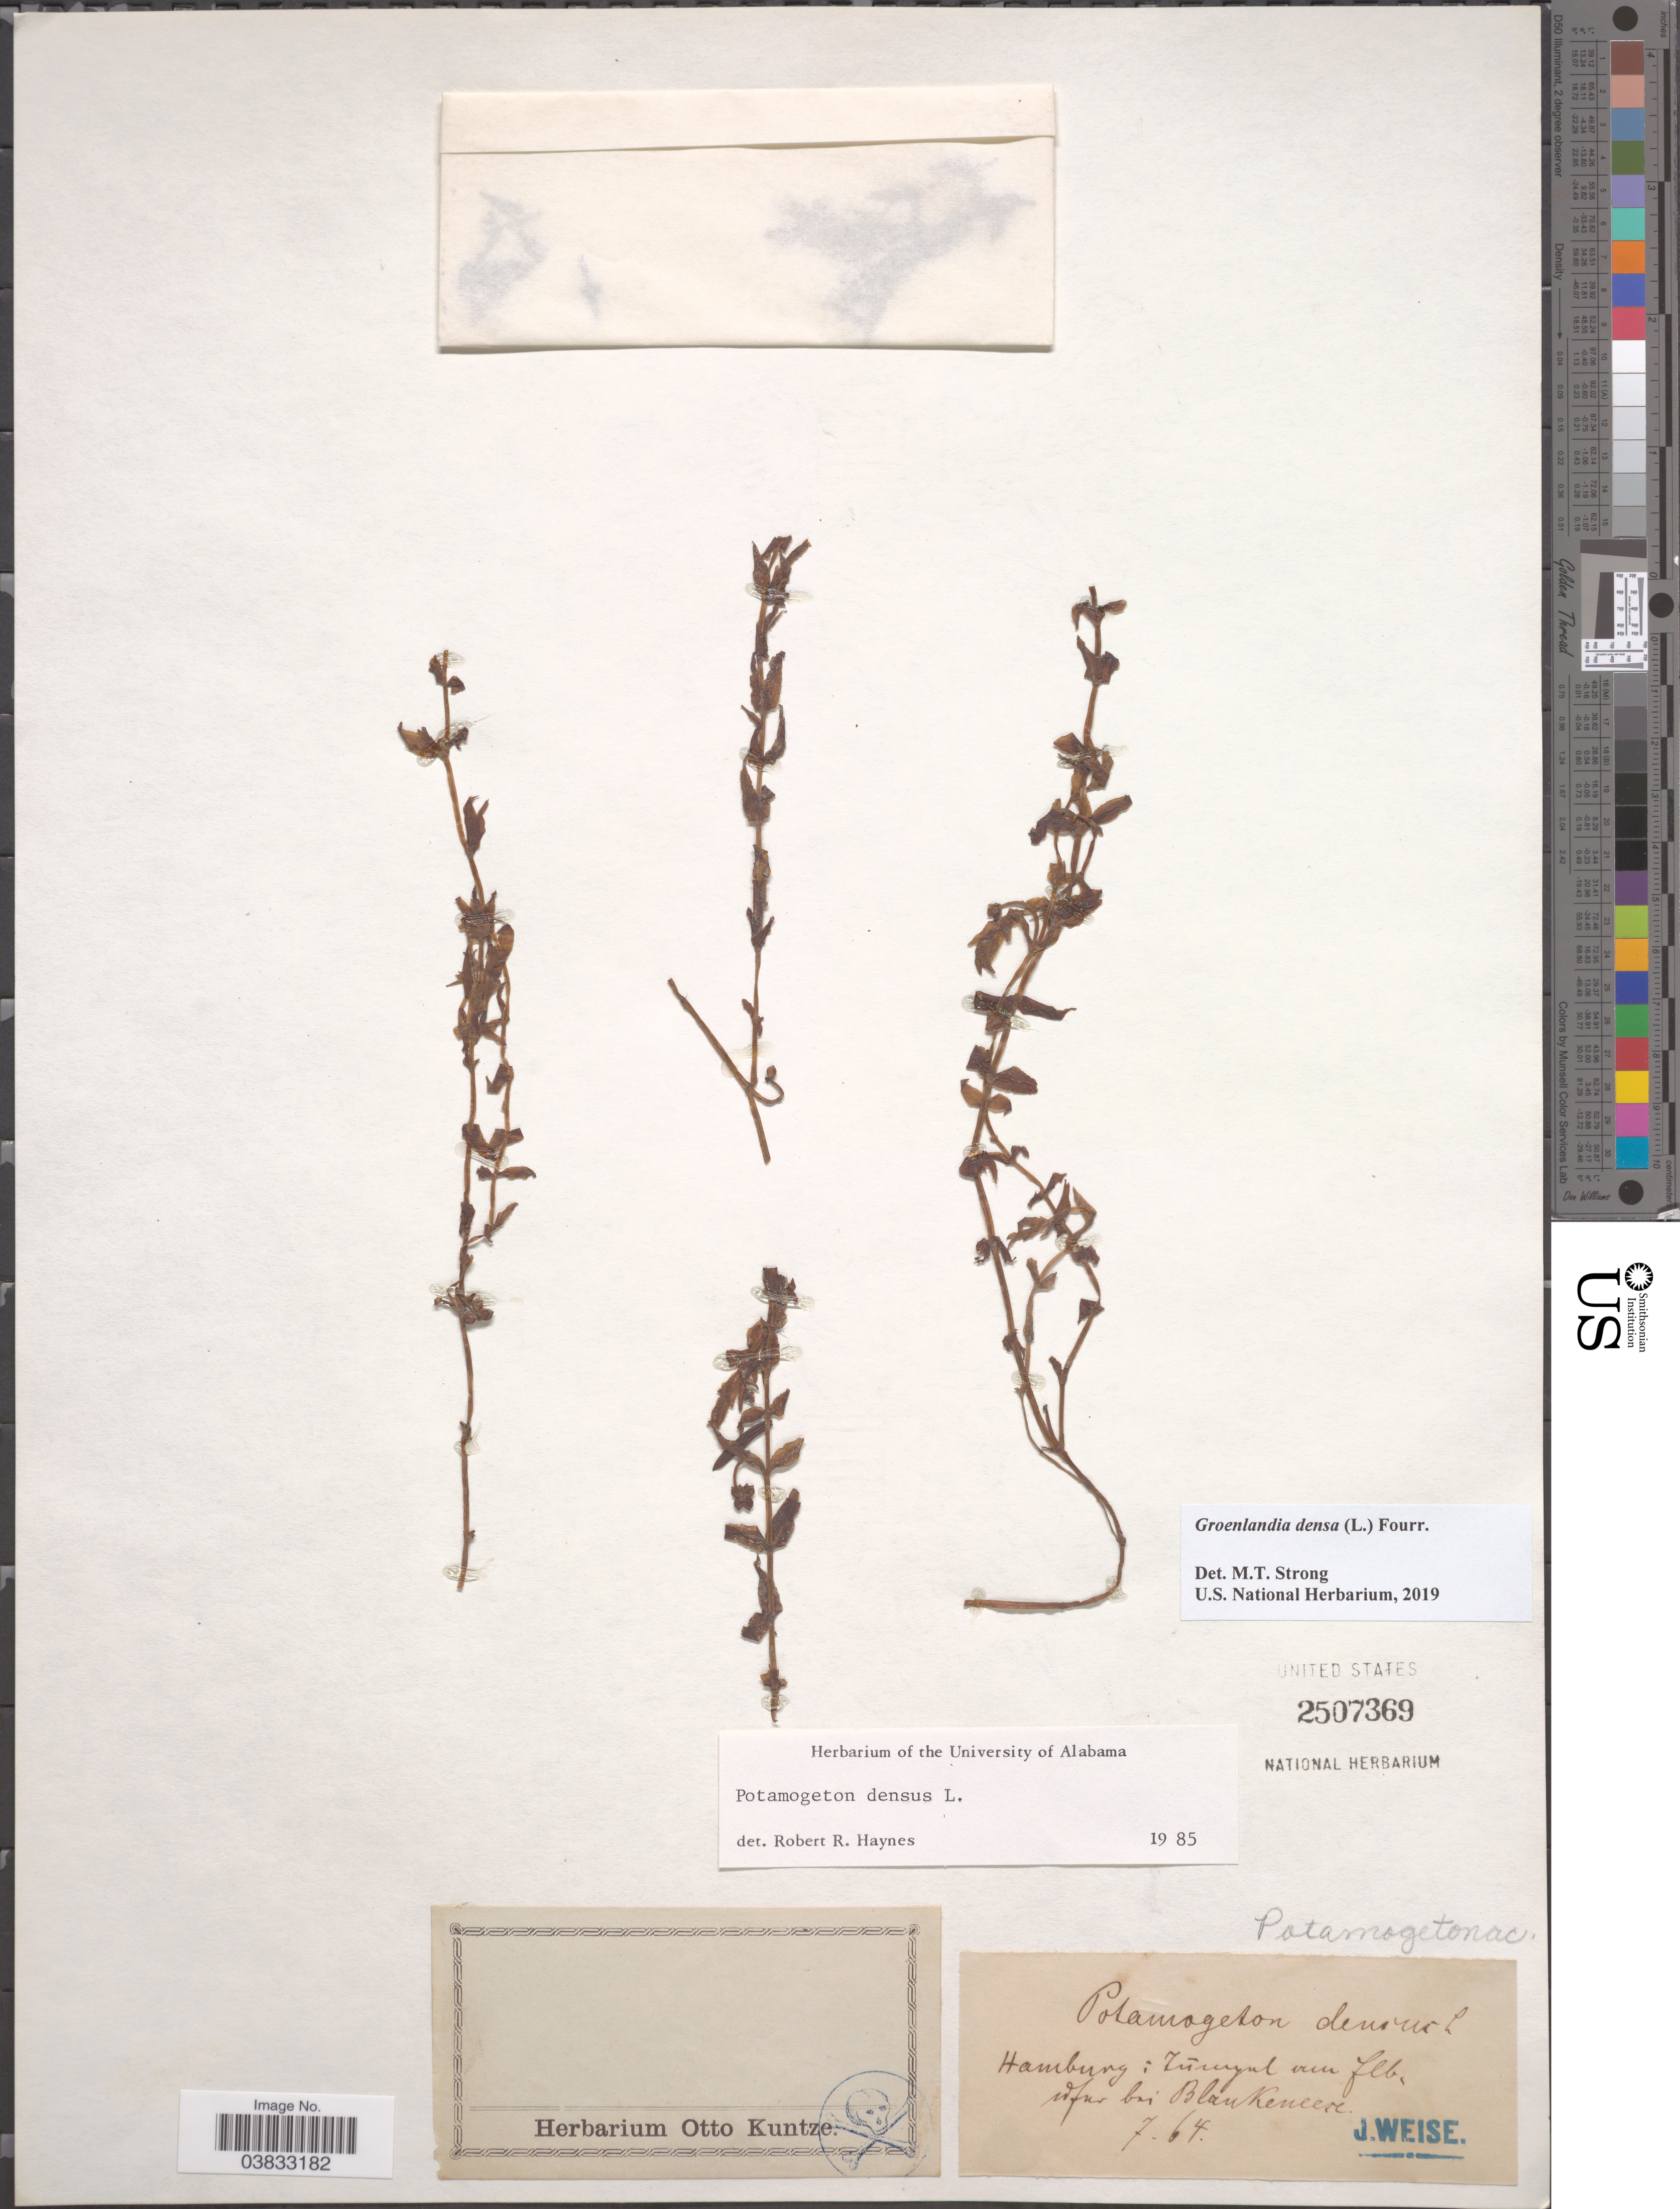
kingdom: Plantae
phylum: Tracheophyta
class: Liliopsida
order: Alismatales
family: Potamogetonaceae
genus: Groenlandia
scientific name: Groenlandia densa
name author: Fourr.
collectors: J. Weise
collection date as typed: Transcribed d/m/y: /7/64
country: Germany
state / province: Hamburg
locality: Züringul vun flb, idfur bei Blankencer. [interpreted]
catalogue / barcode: US 2507369